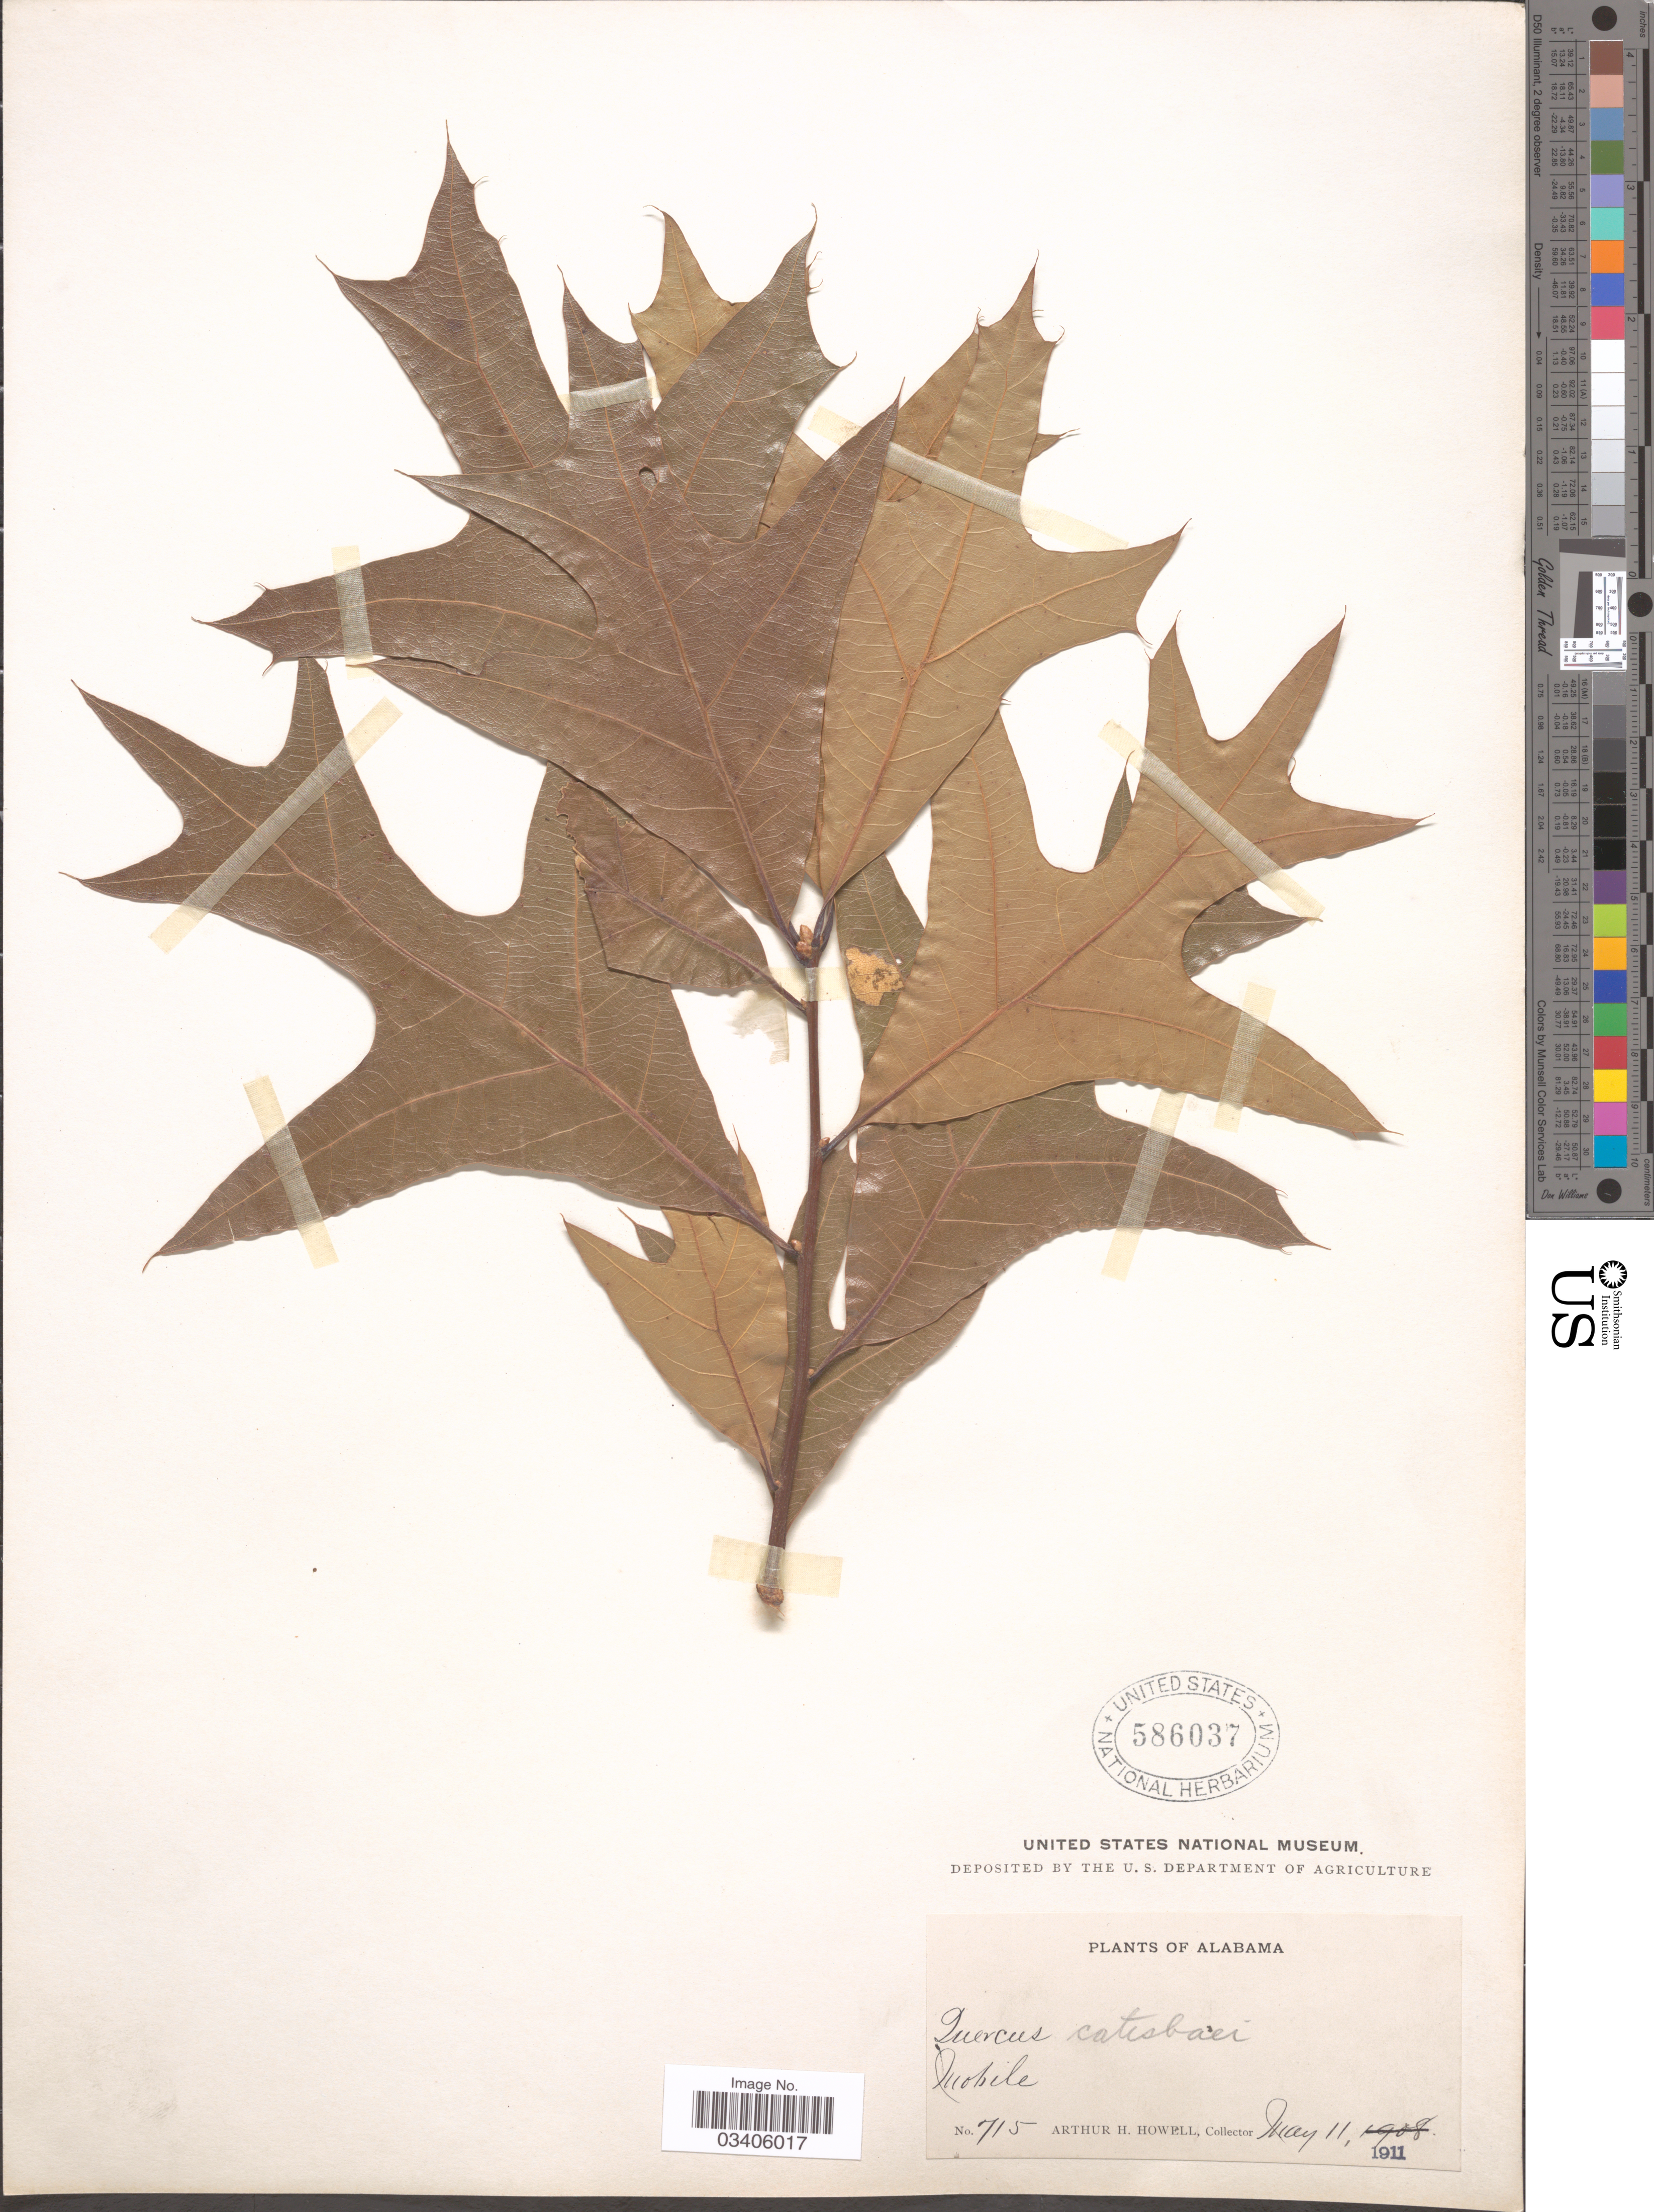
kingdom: Plantae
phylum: Tracheophyta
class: Magnoliopsida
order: Fagales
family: Fagaceae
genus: Quercus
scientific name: Quercus laevis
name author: Walter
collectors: A. H. Howell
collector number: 715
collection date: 1911-05-11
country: United States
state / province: Alabama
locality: Mobile.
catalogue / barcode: US 586037